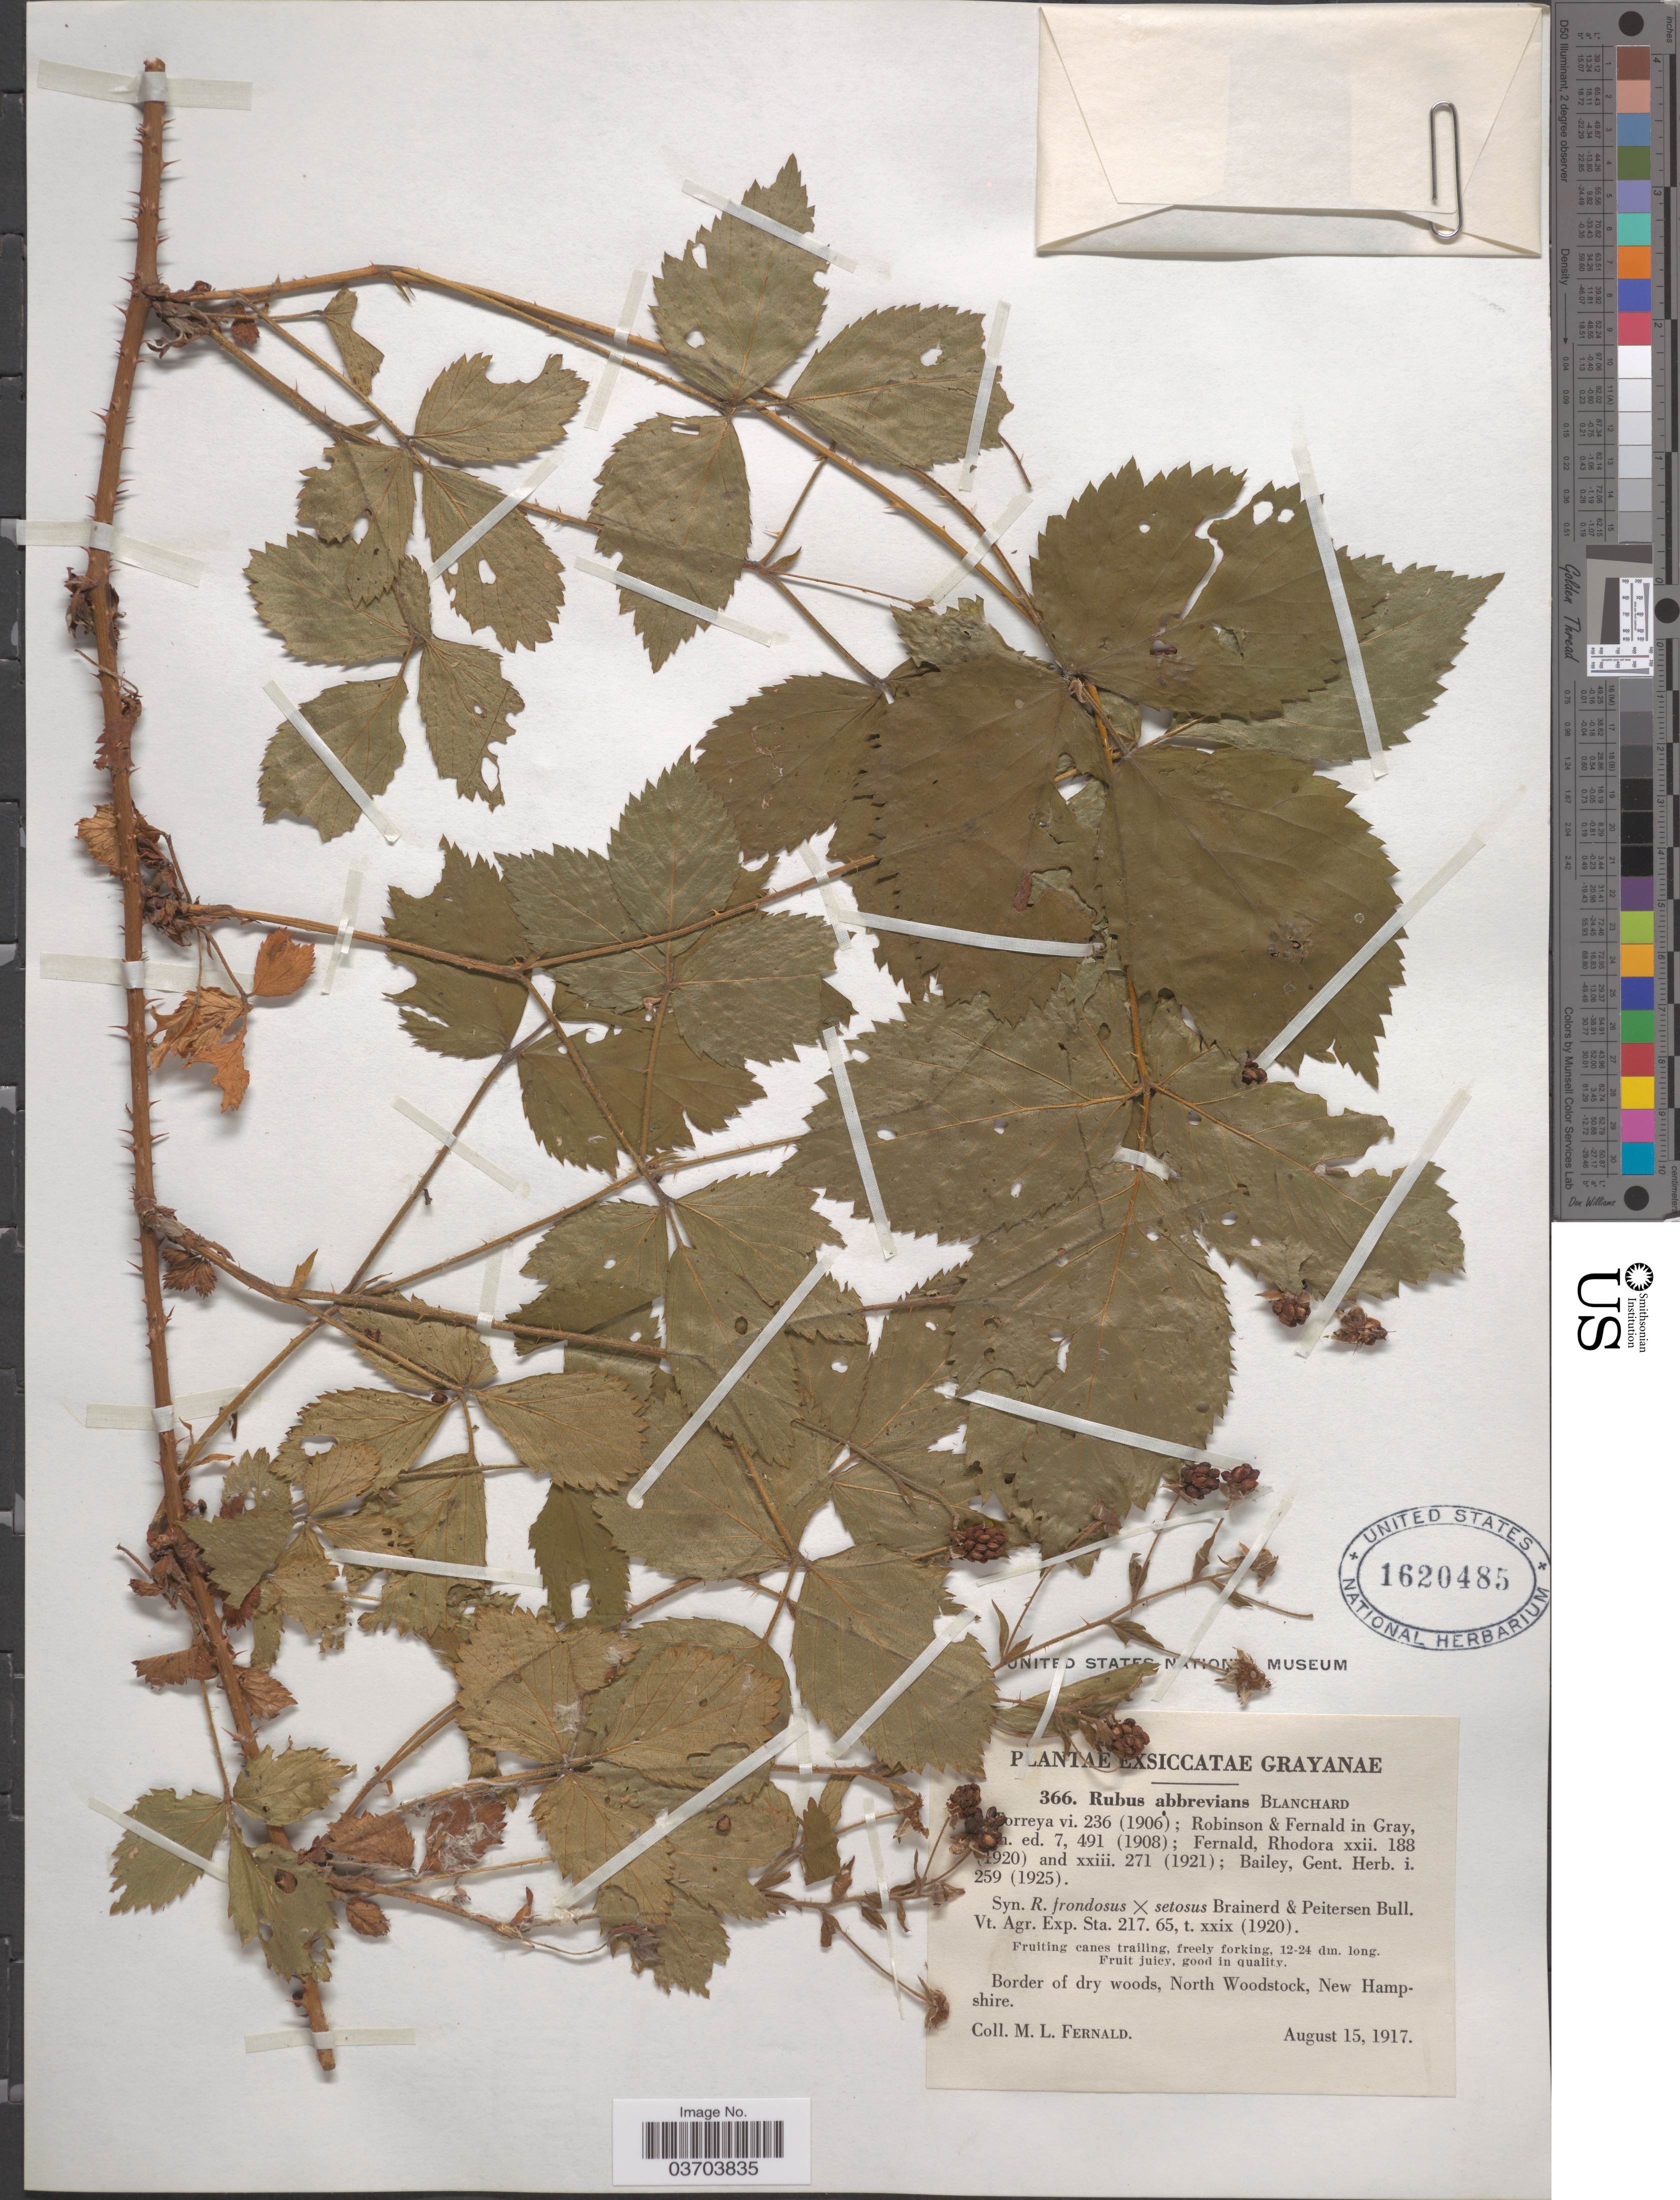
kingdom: Plantae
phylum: Tracheophyta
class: Magnoliopsida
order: Rosales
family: Rosaceae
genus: Rubus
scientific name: Rubus abbrevians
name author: Blanch.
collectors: M. L. Fernald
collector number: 366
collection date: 1917-08-15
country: United States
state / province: New Hampshire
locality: Border of dry woods, North Woodstock.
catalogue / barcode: US 1620485